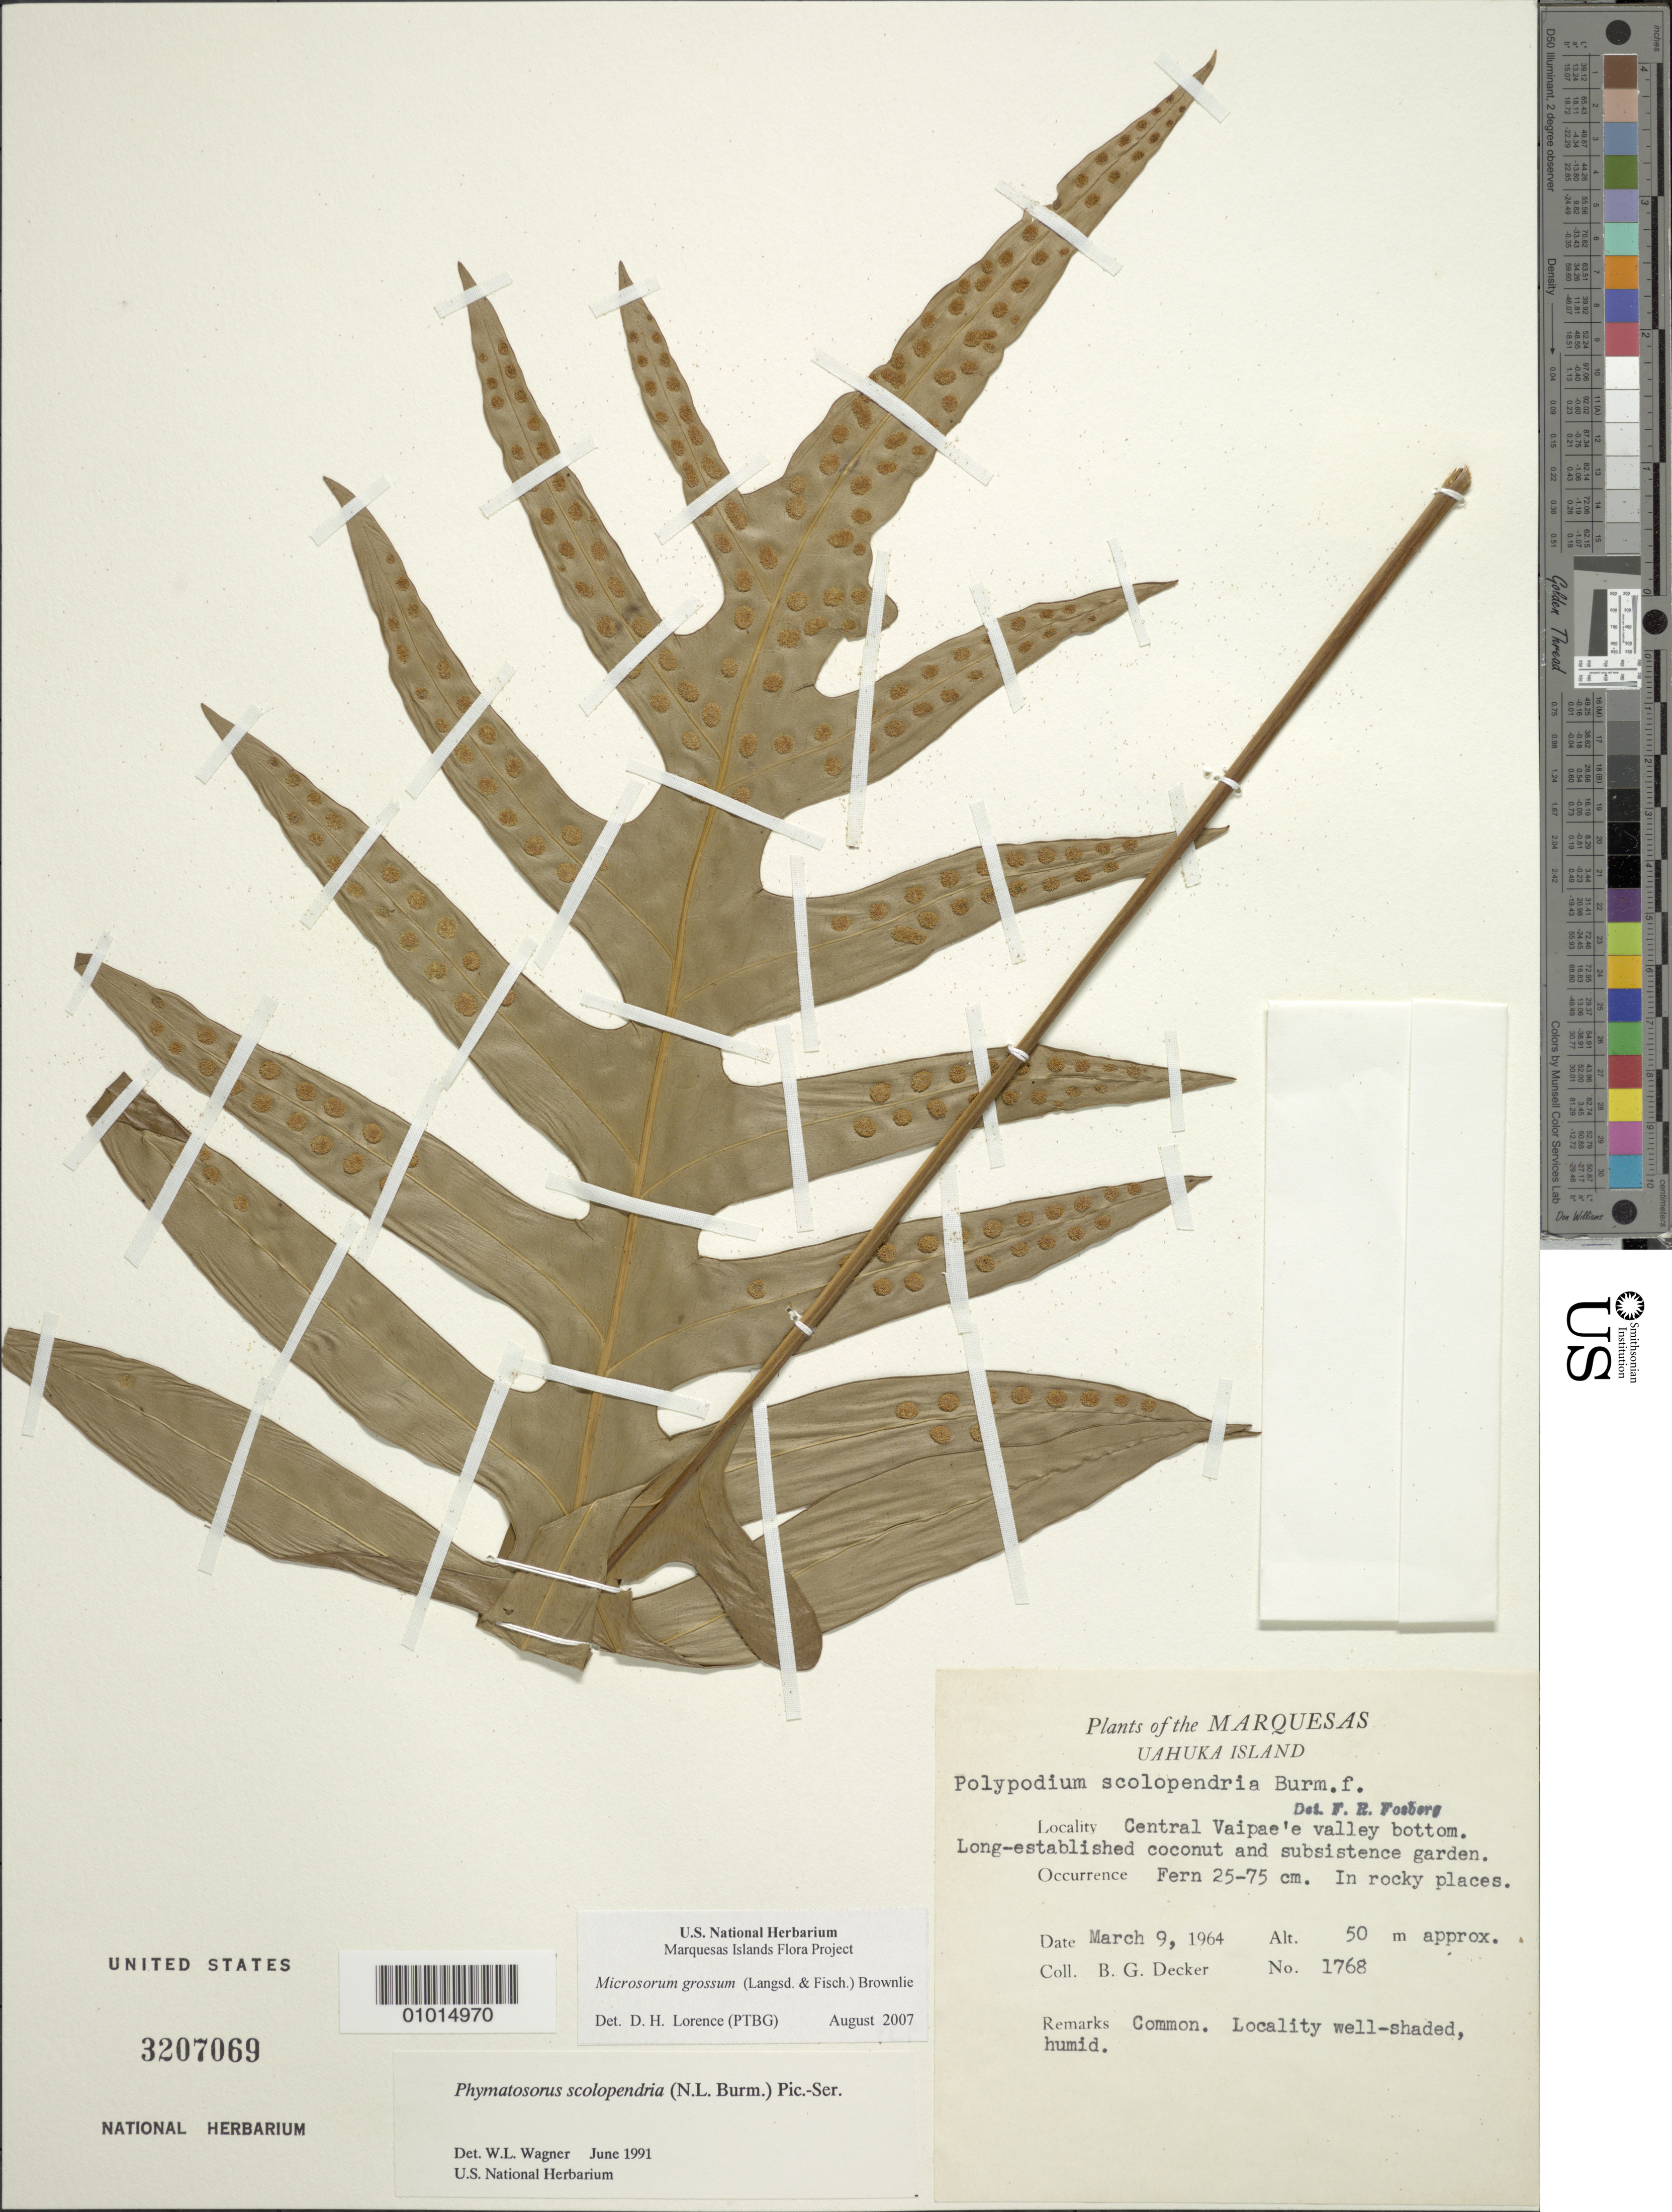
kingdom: Plantae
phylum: Tracheophyta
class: Polypodiopsida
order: Polypodiales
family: Polypodiaceae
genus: Microsorum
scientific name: Microsorum grossum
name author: (Langsd. & Fisch.) S.B. Andrews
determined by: Lorence, David H., (PTBG), National Tropical Botanical Garden (UNITED STATES)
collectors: B. G. Decker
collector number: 1768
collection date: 1964-03-09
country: French Polynesia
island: Ua Huka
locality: central Vaipae'e Valley bottom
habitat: Well-shaded, humid coconut and subsistence garden, long-established; fern in rocky places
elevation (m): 50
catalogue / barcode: US 3207069